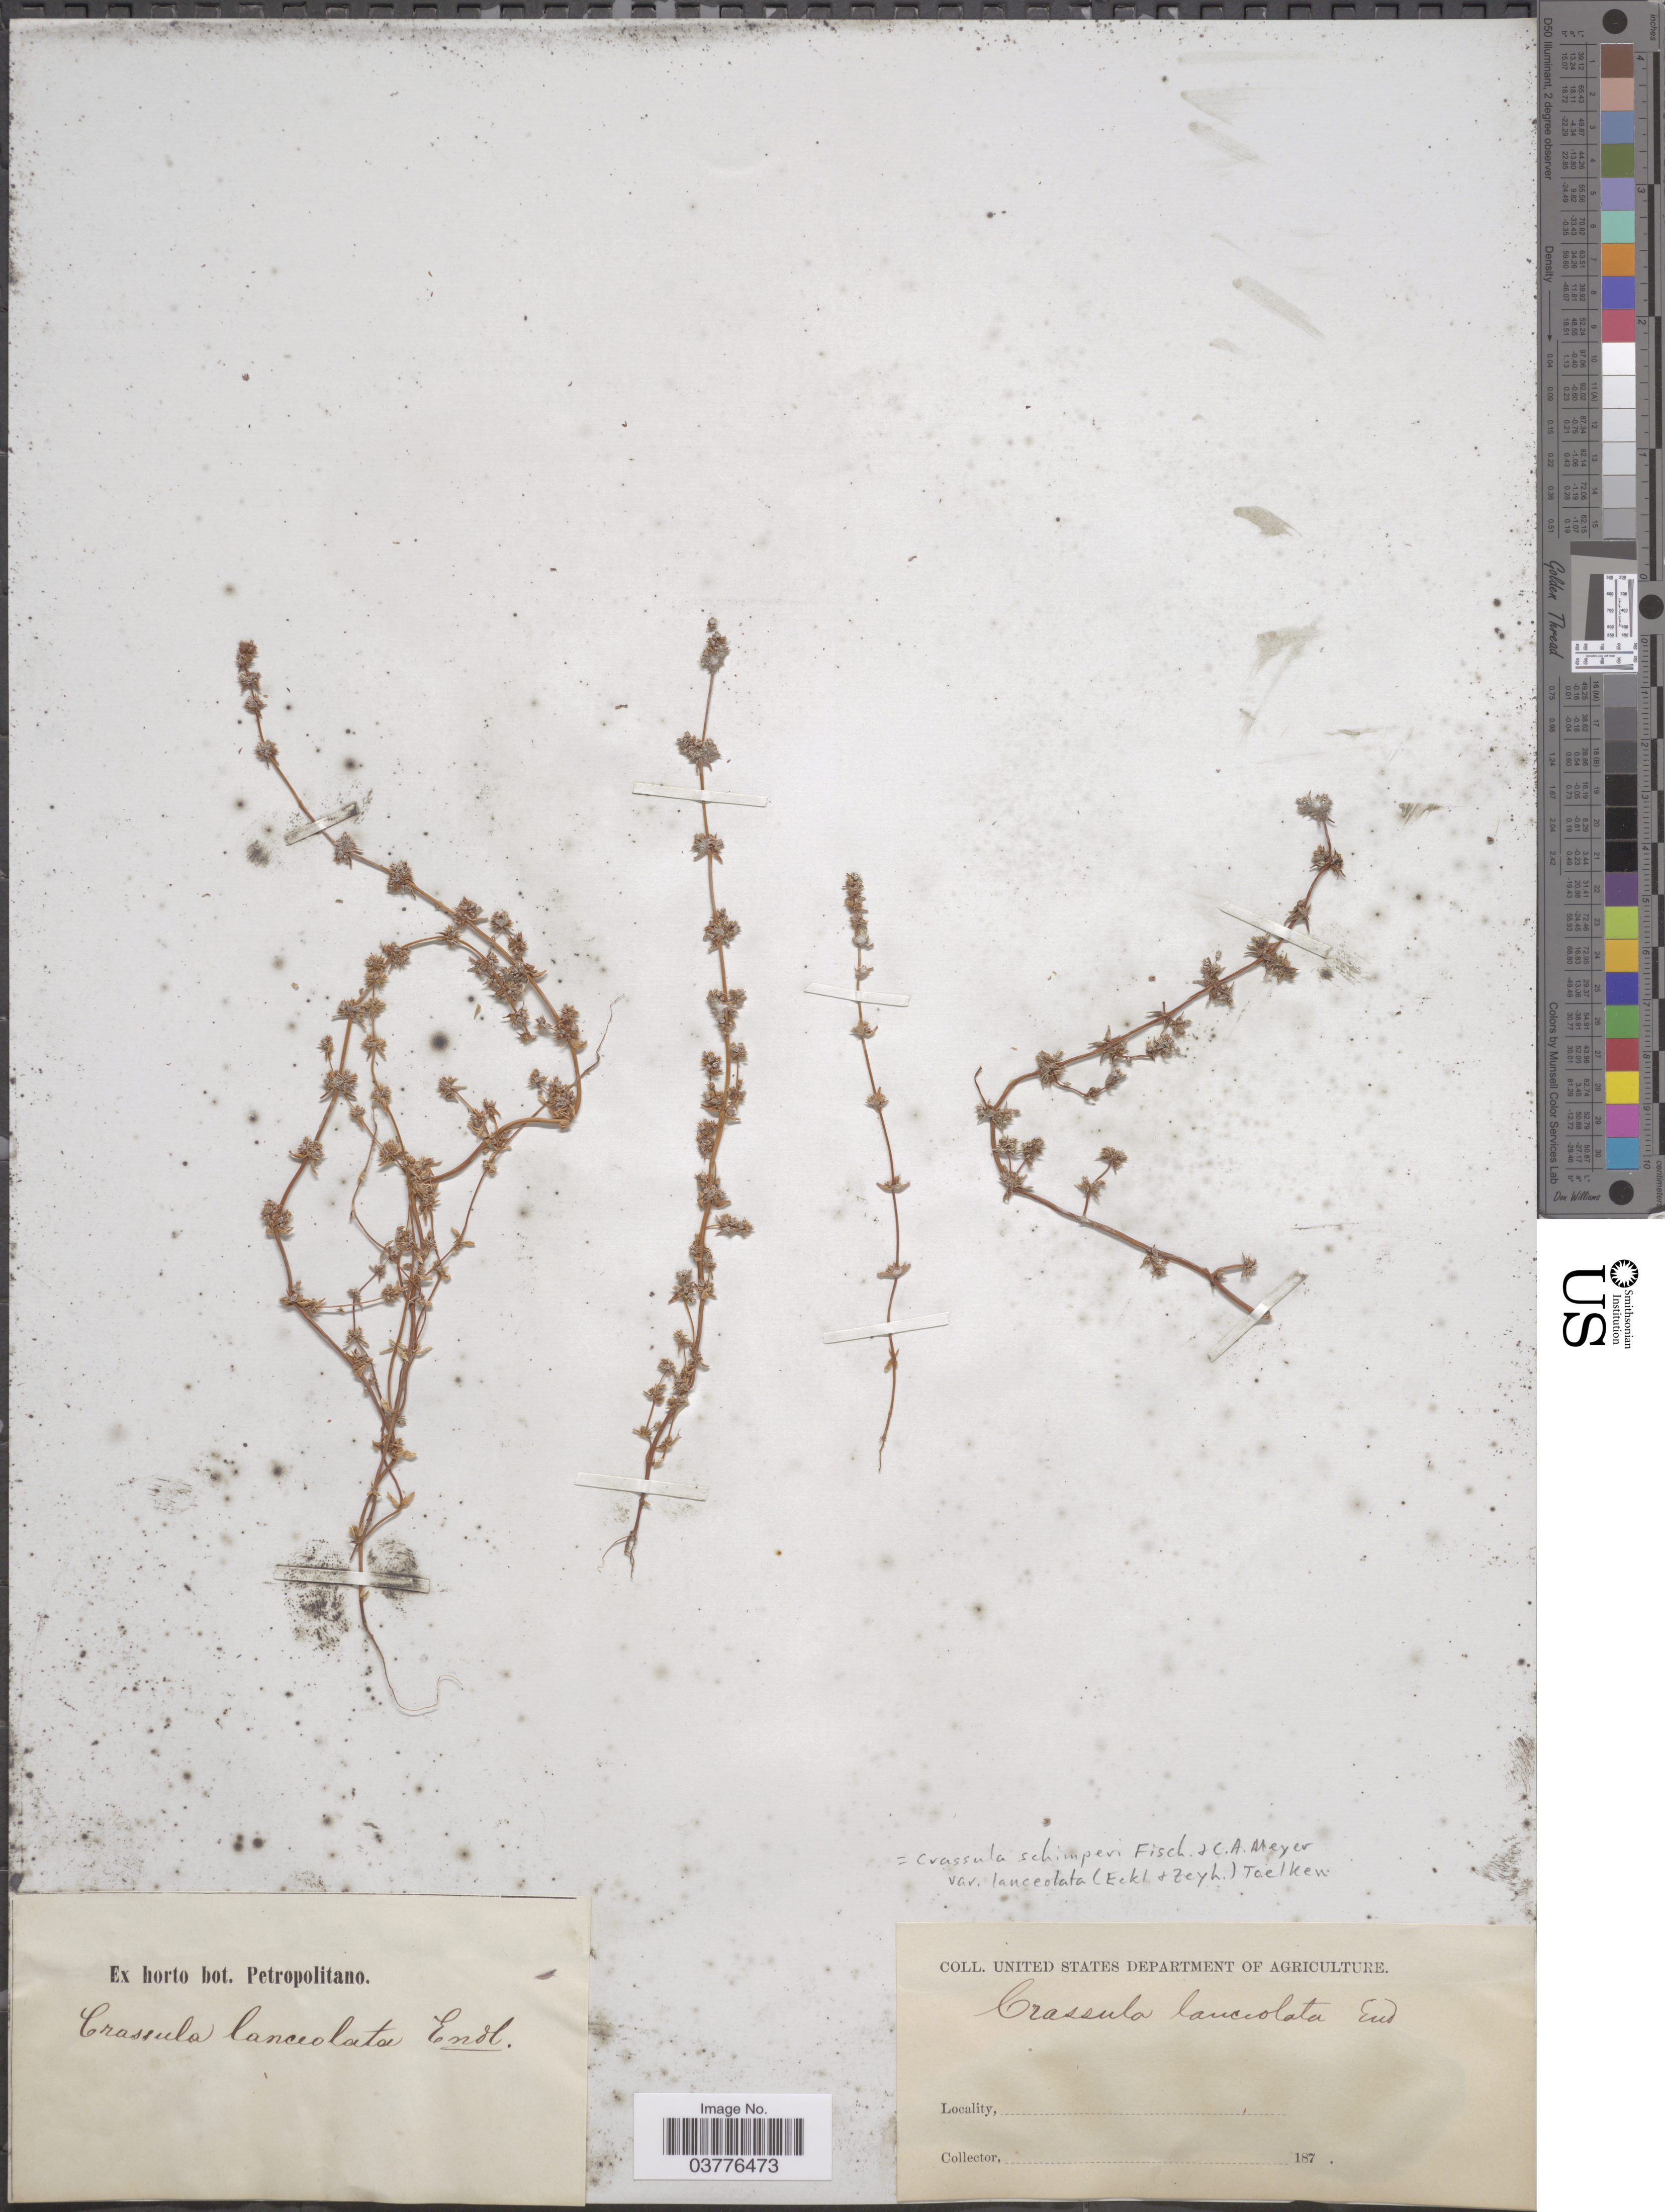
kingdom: Plantae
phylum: Tracheophyta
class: Magnoliopsida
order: Saxifragales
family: Crassulaceae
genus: Crassula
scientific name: Crassula schimperi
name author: Fisch. & C.A. Mey.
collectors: United States Department of Agriculture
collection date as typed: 187